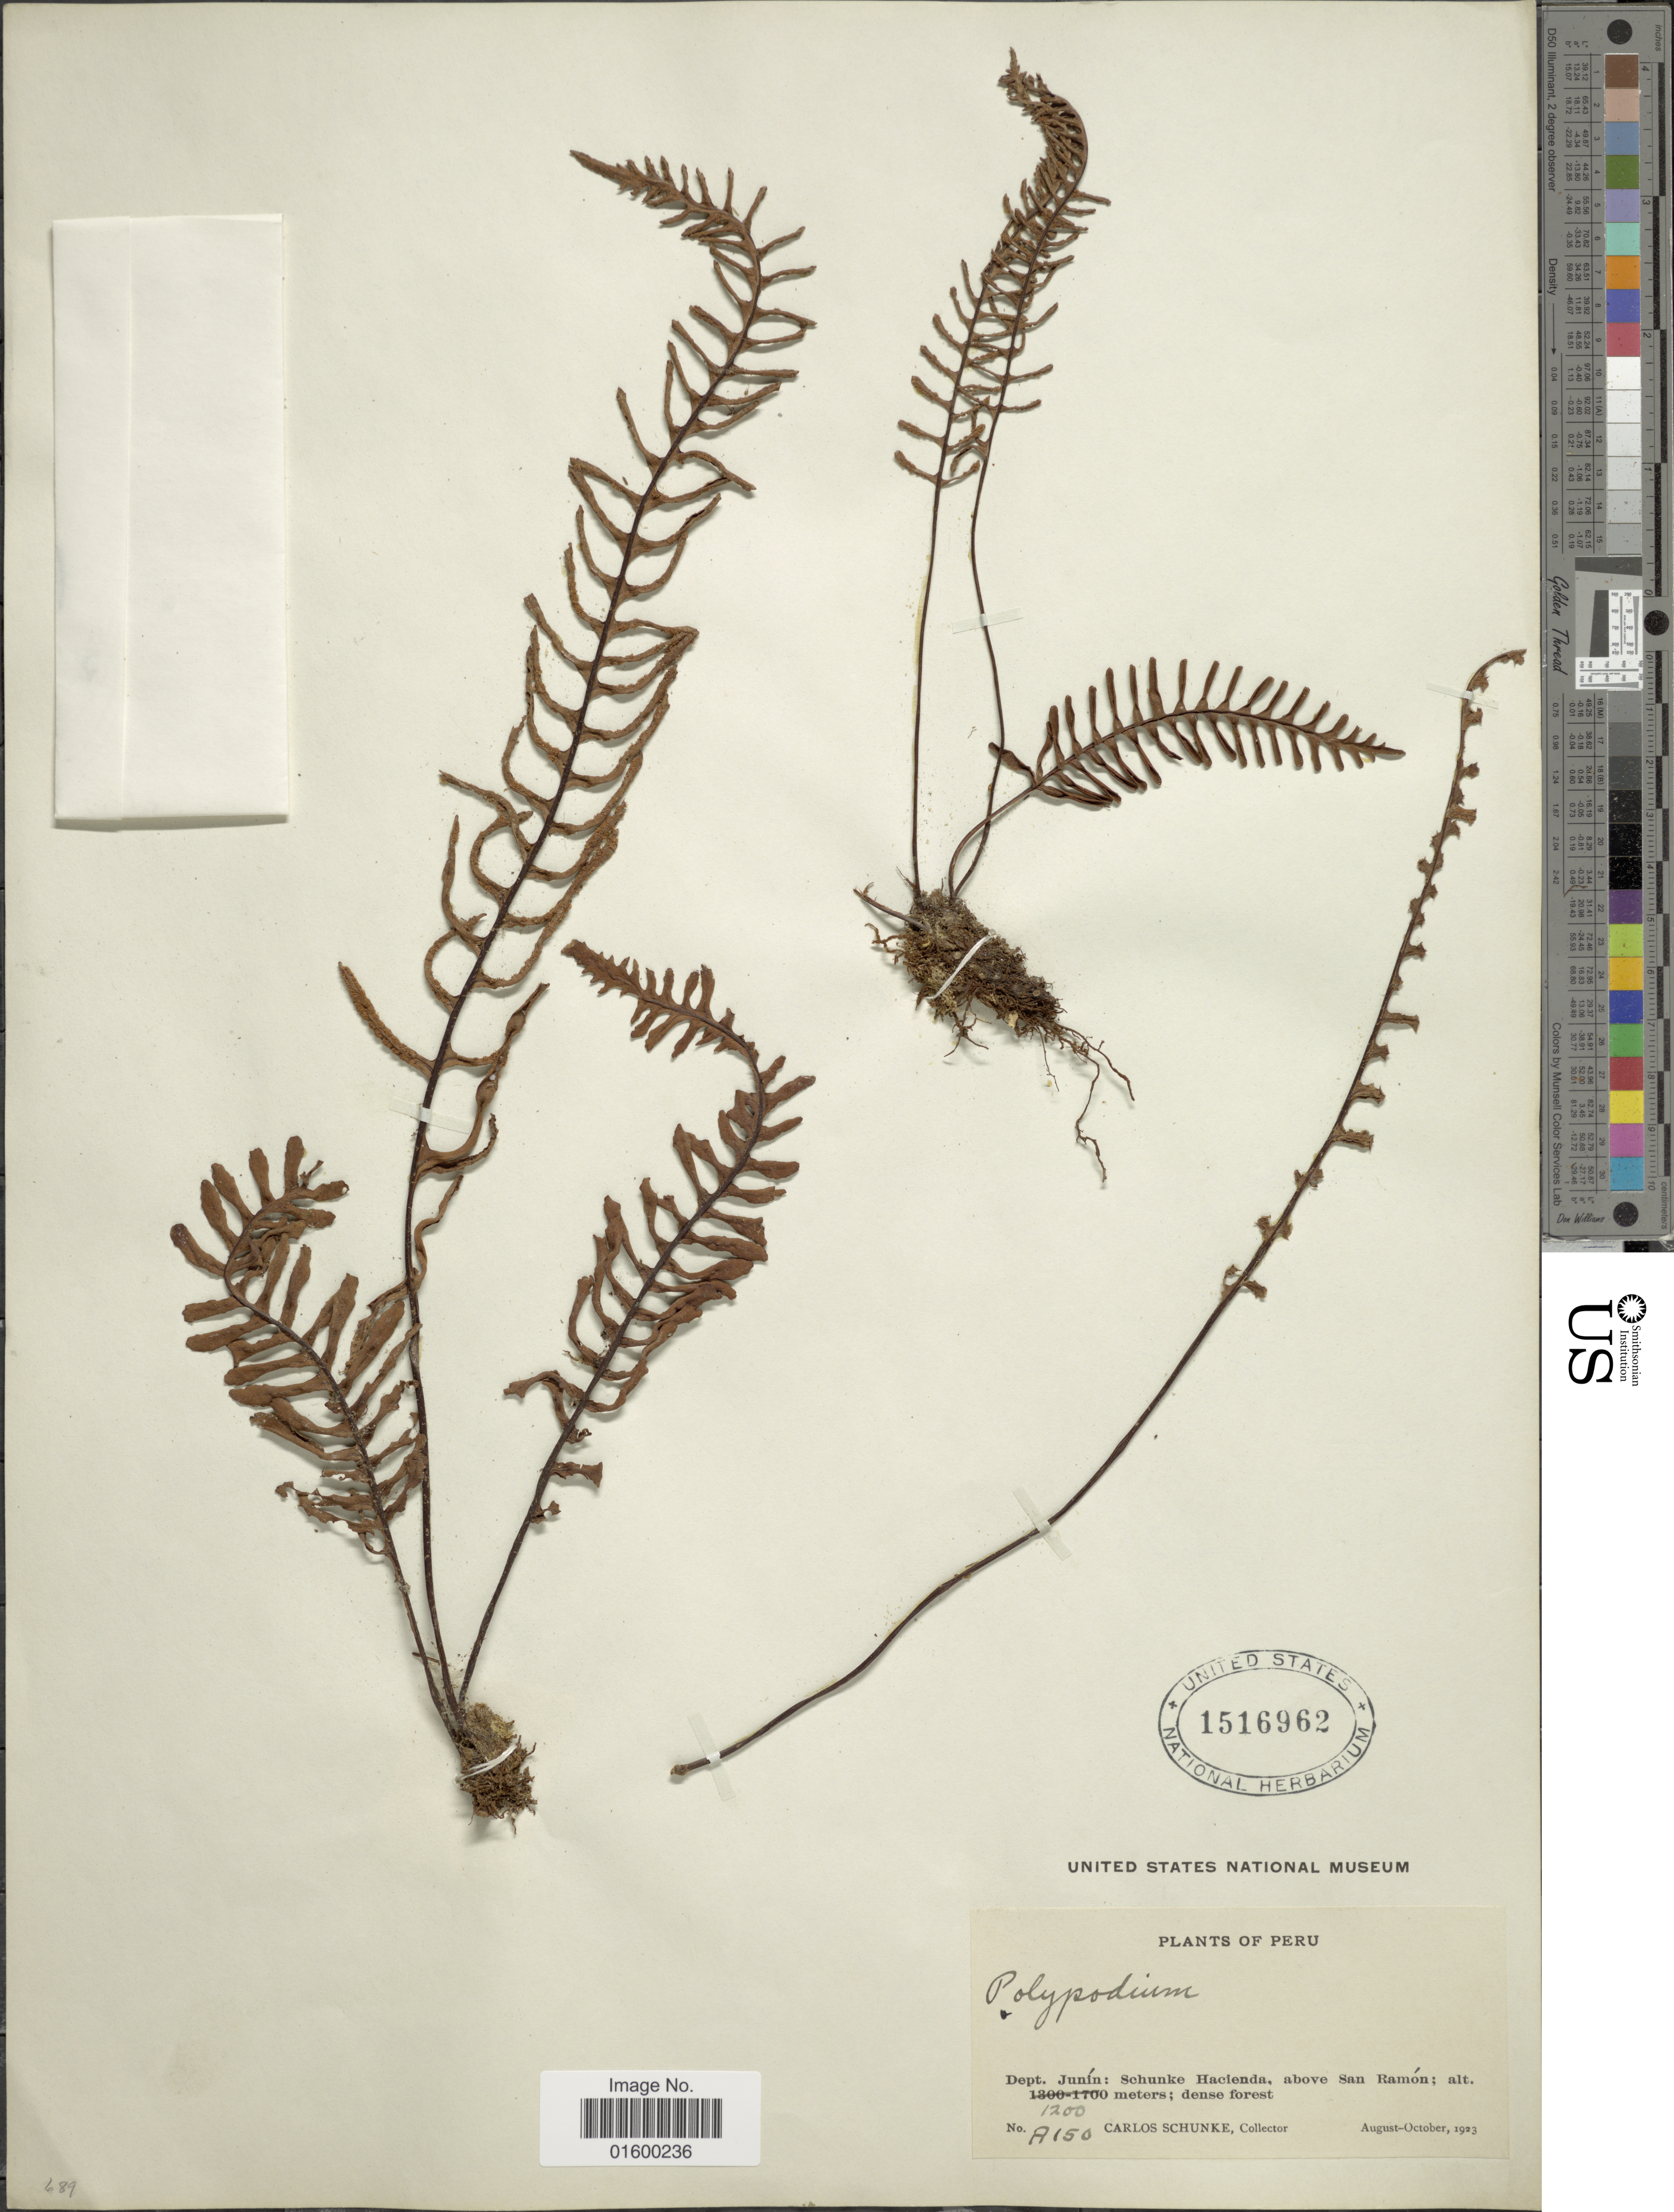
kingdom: Plantae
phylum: Tracheophyta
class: Polypodiopsida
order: Polypodiales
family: Polypodiaceae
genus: Pleopeltis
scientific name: Pleopeltis sp.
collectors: C. Schunke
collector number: A150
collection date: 1923-08/1923-10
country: Peru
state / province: Junín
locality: Dept. Junin: Schunke Hacienda, above San Ramon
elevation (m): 1200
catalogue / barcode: US 1516962